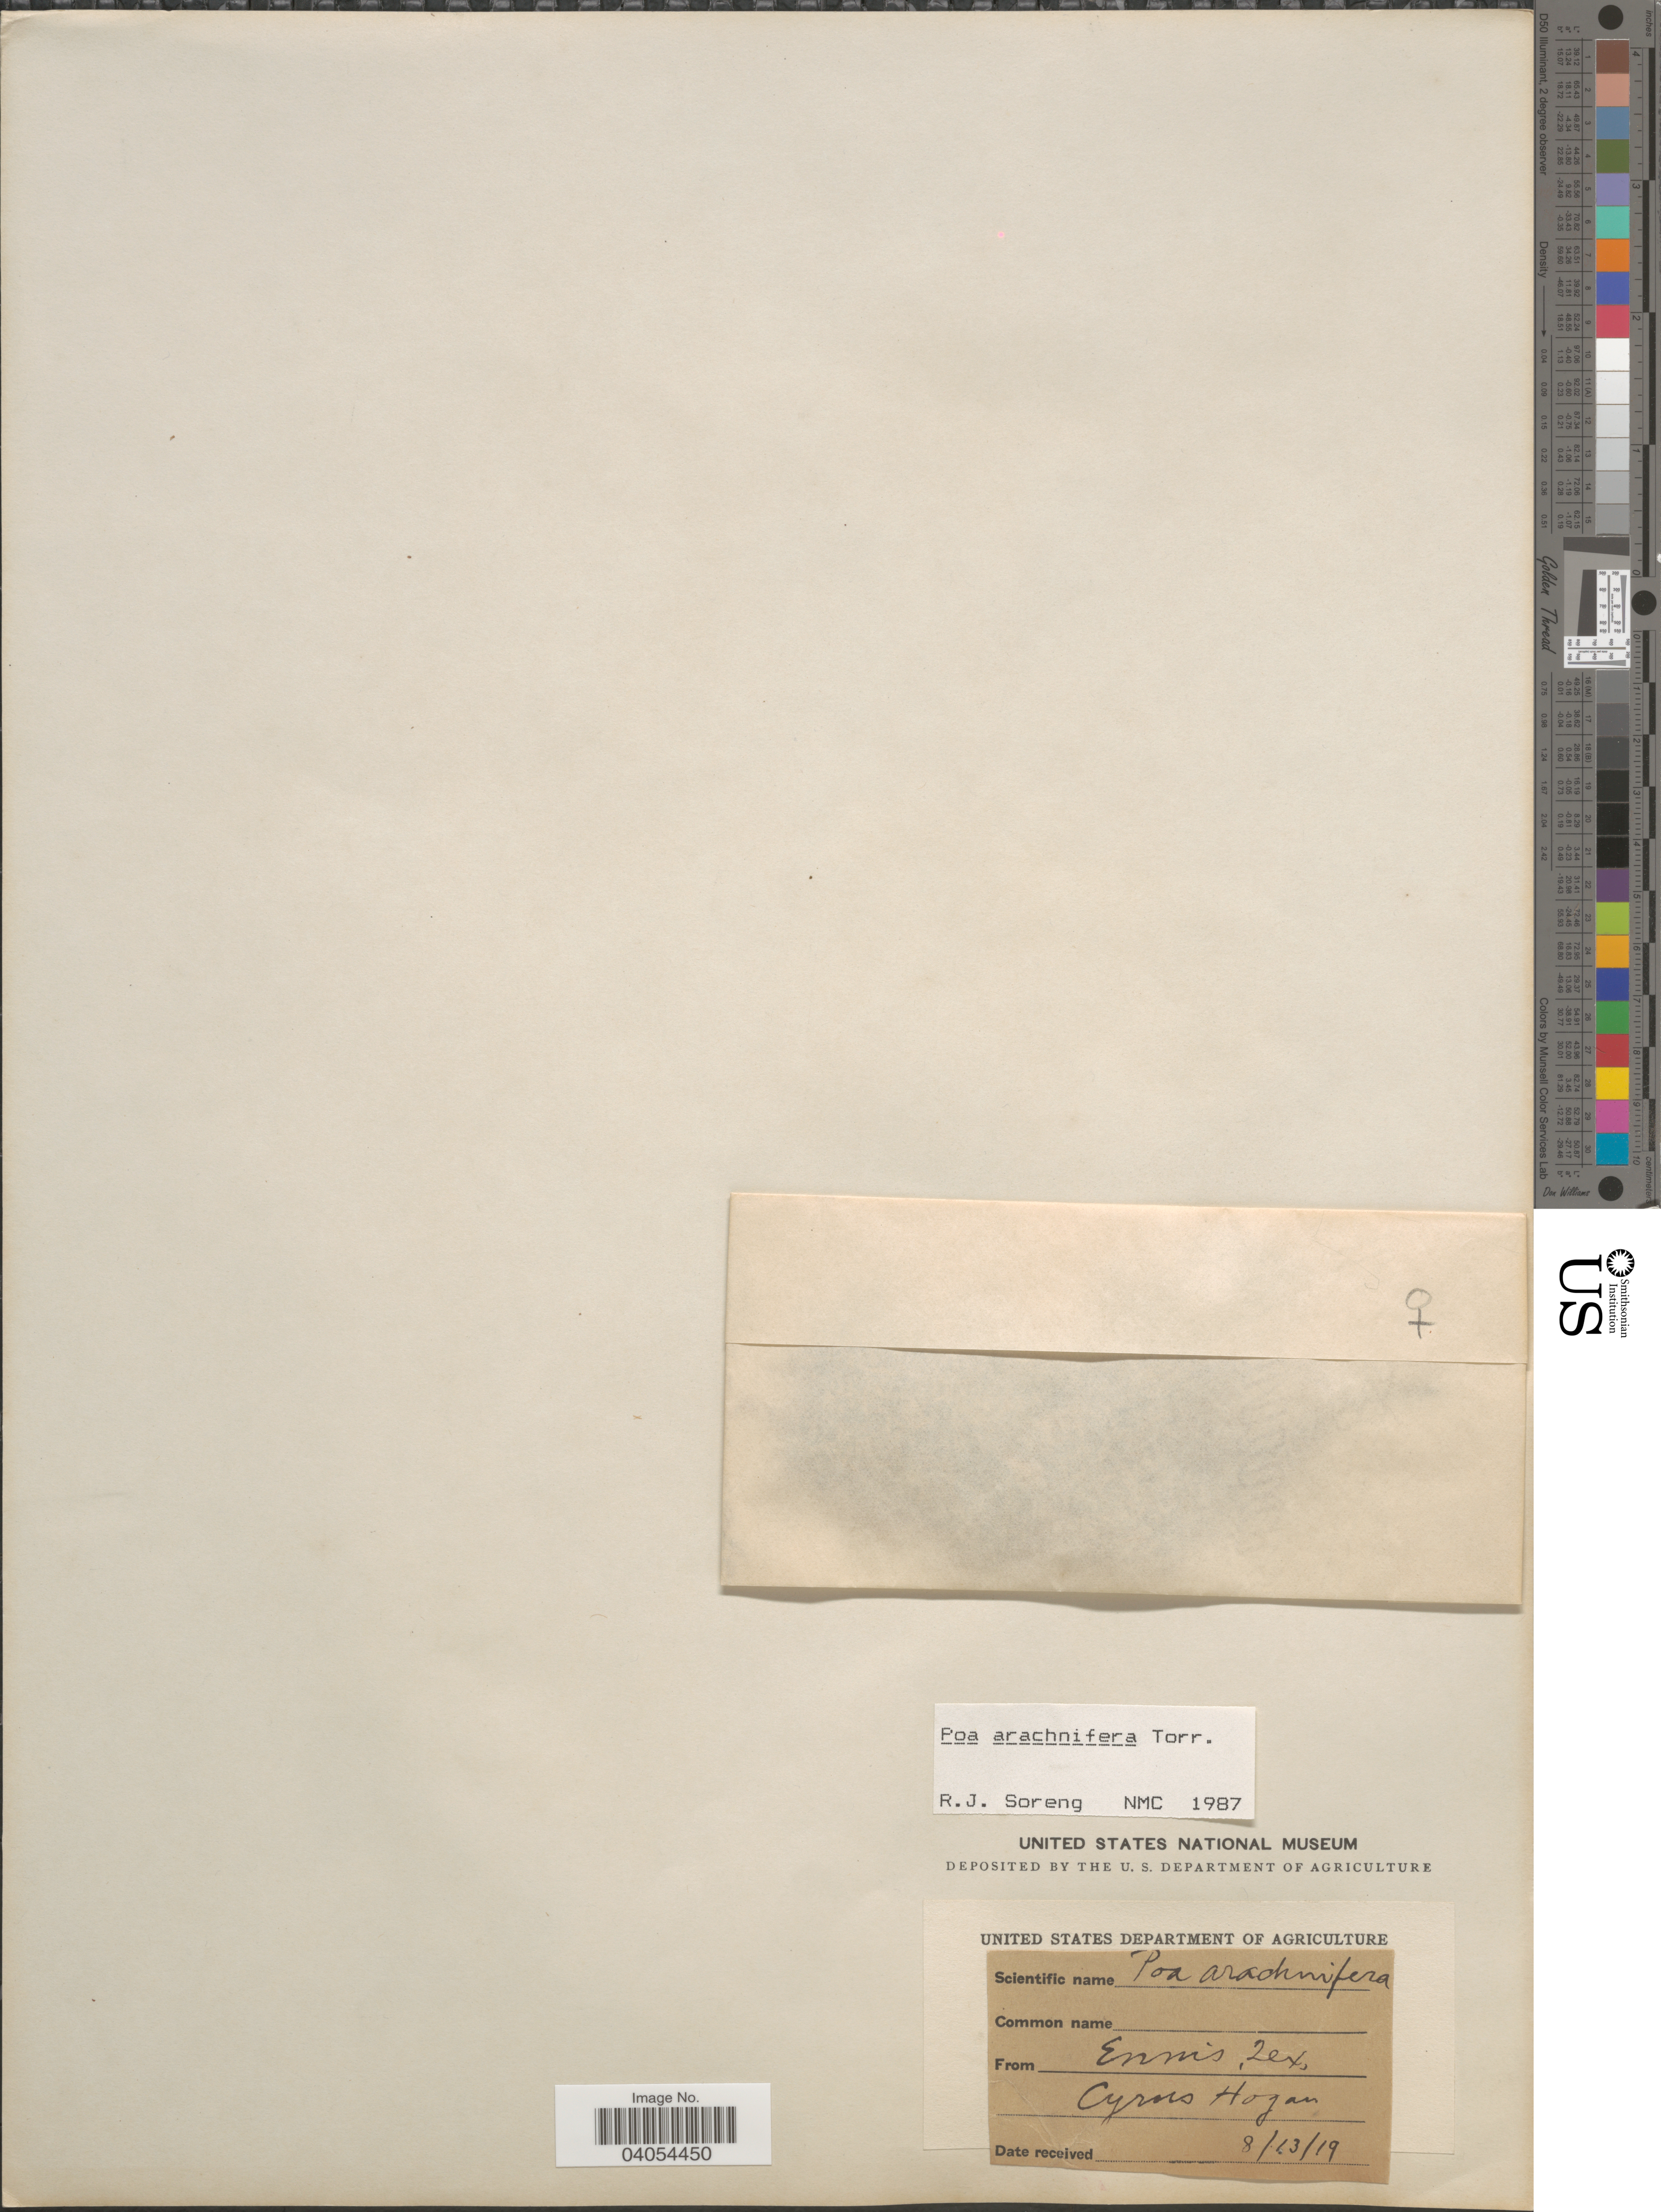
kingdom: Plantae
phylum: Tracheophyta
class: Liliopsida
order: Poales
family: Poaceae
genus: Poa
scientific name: Poa arachnifera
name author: Torr.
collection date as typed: Transcribed d/m/y: 13/8/19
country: United States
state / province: Texas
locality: Ennis, Cyrus Hogan.